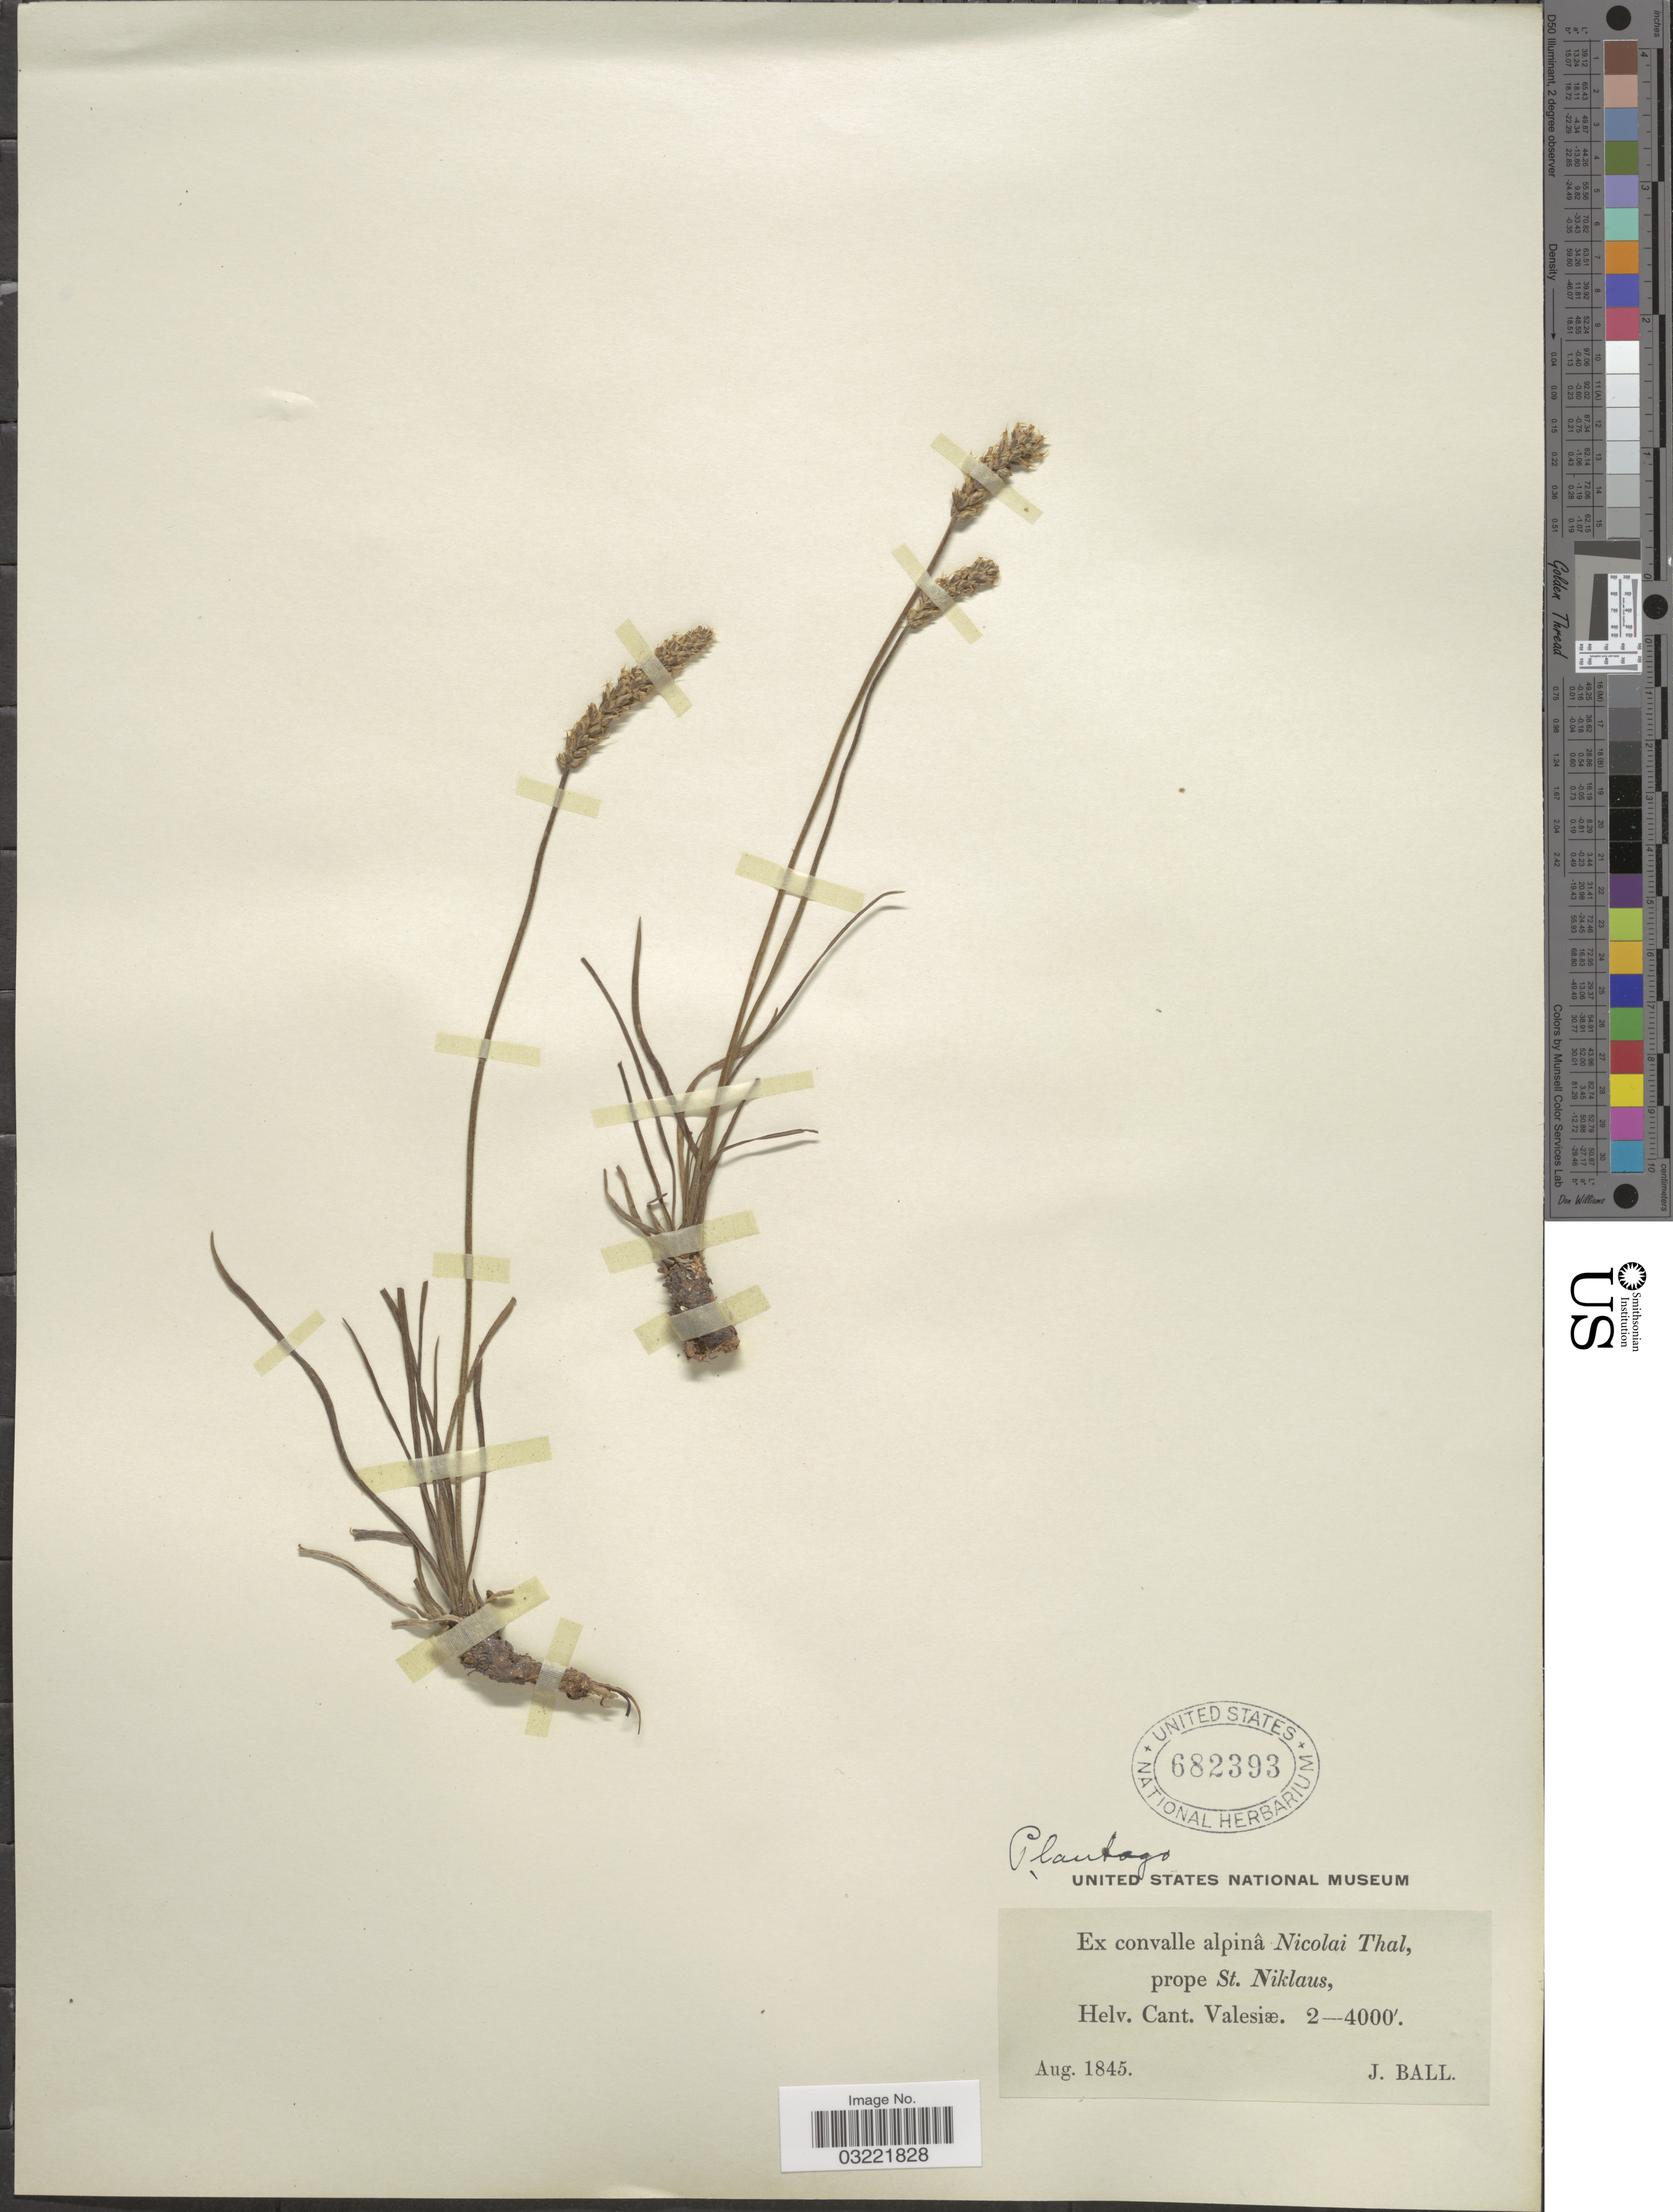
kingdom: Plantae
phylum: Tracheophyta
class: Magnoliopsida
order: Lamiales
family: Plantaginaceae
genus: Plantago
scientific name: Plantago maritima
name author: L.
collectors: J. Ball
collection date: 1845-08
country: Switzerland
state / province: Valais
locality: Convalle alpinâ Nicolai Thal, prope St. Niklaus. Helv. Cant. Valesiæ.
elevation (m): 610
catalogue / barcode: US 682393